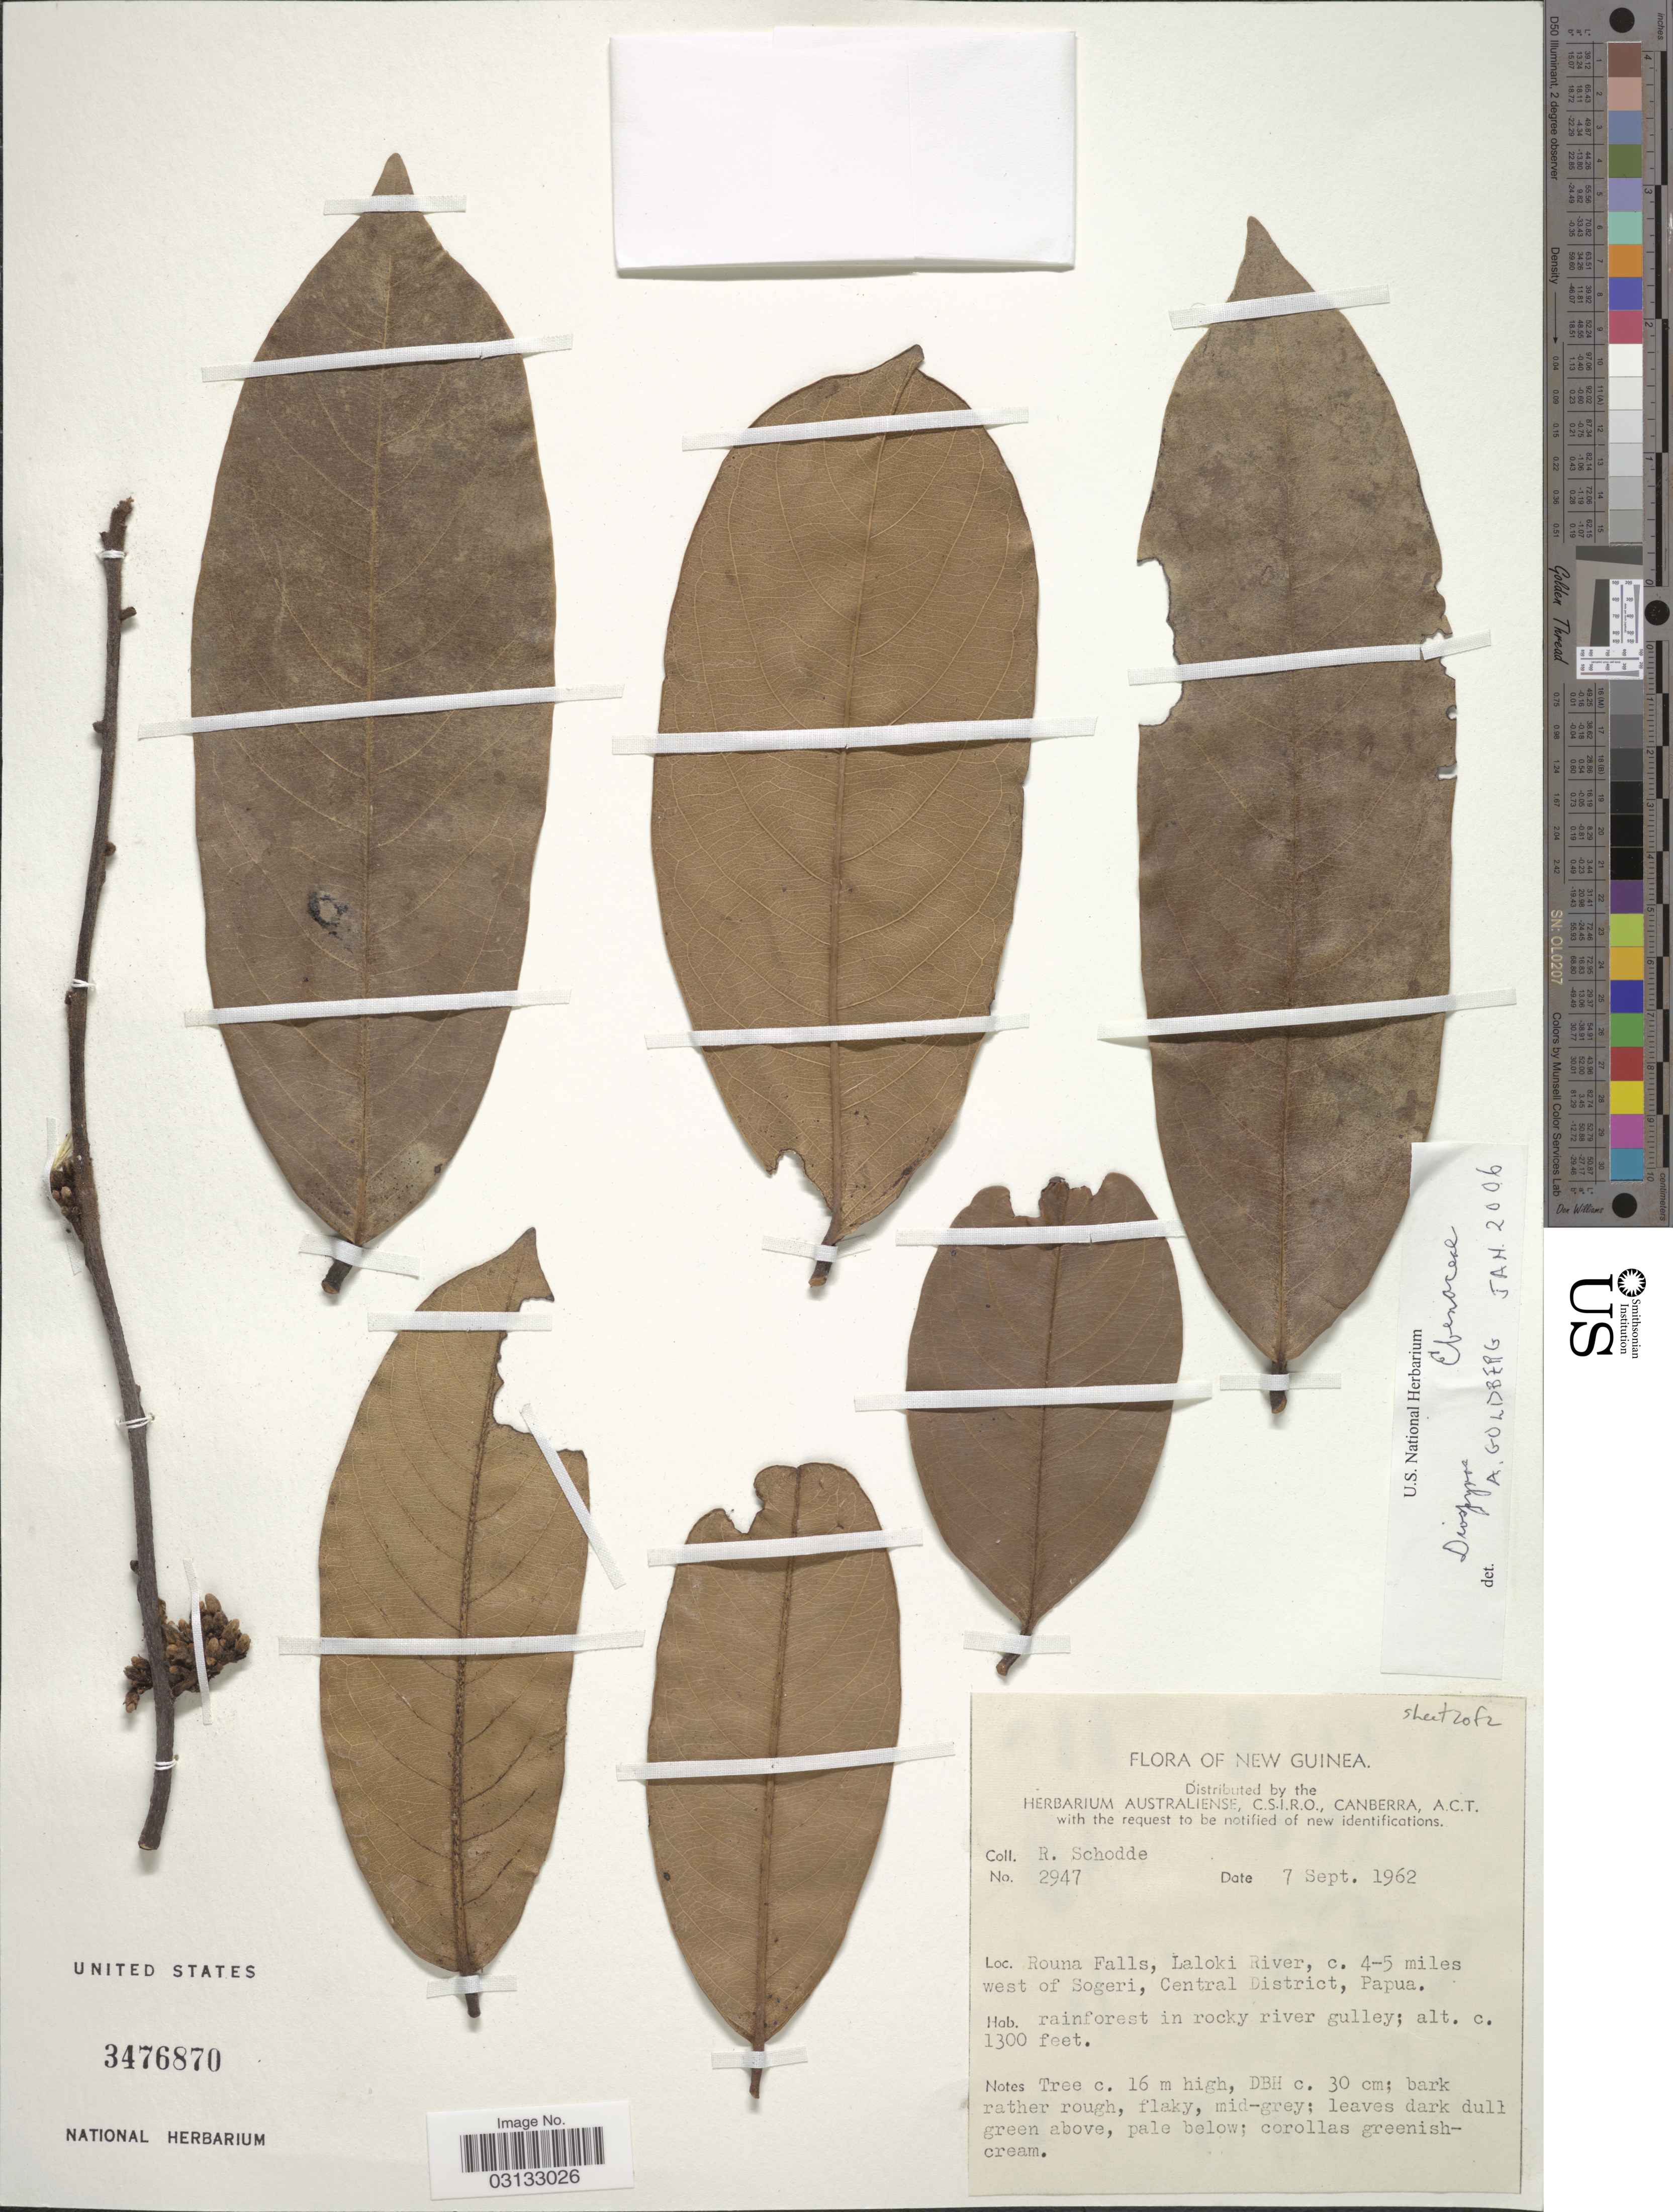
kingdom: Plantae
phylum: Tracheophyta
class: Magnoliopsida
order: Ericales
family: Ebenaceae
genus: Diospyros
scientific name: Diospyros sp.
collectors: R. Schodde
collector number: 2947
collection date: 1962-09-07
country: Papua New Guinea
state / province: Central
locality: New Guinea, Rouna Falls, Laloki River, c. 4-5 miles west of Sogeri, Central District, Papua.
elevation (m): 396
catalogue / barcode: US 3476870